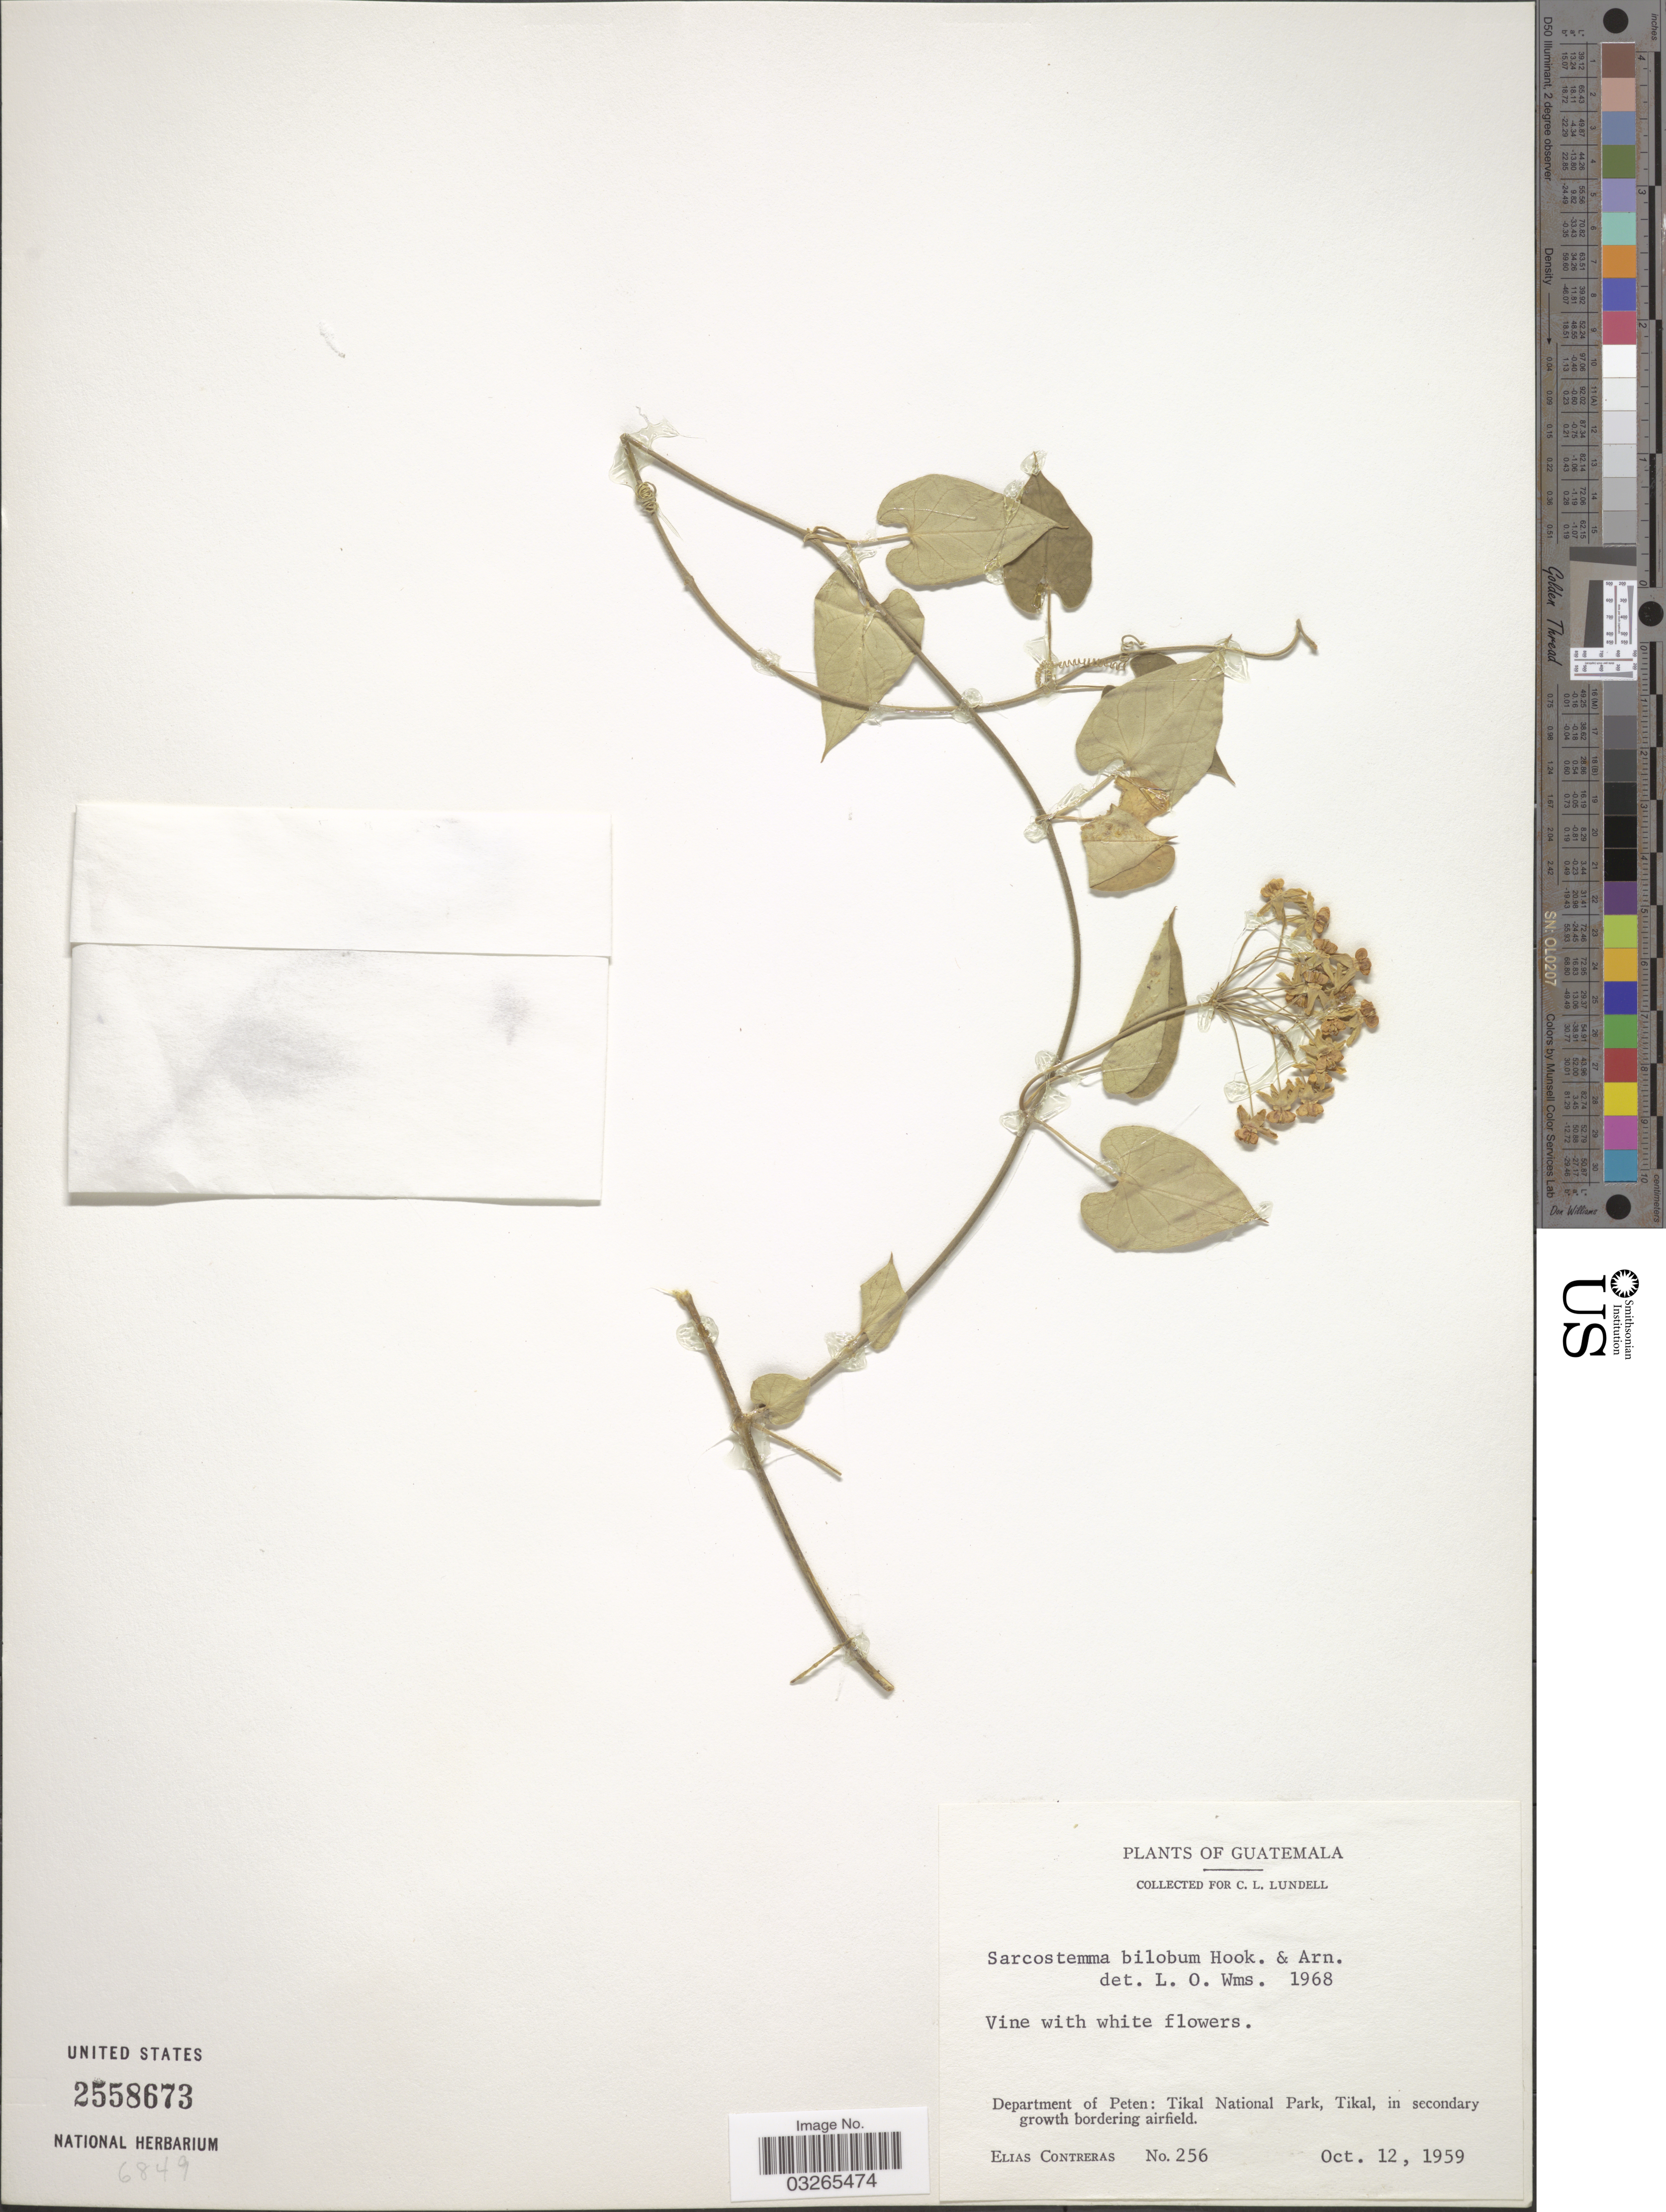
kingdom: Plantae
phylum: Tracheophyta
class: Magnoliopsida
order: Gentianales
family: Apocynaceae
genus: Sarcostemma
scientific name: Sarcostemma bilobum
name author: Hook. & Arn.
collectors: E. Contreras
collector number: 256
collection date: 1959-10-12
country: Guatemala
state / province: El Petén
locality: Department of Peten: Tikal National Park, Tikal, in secondary growth bordering airfield.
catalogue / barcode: US 2558673